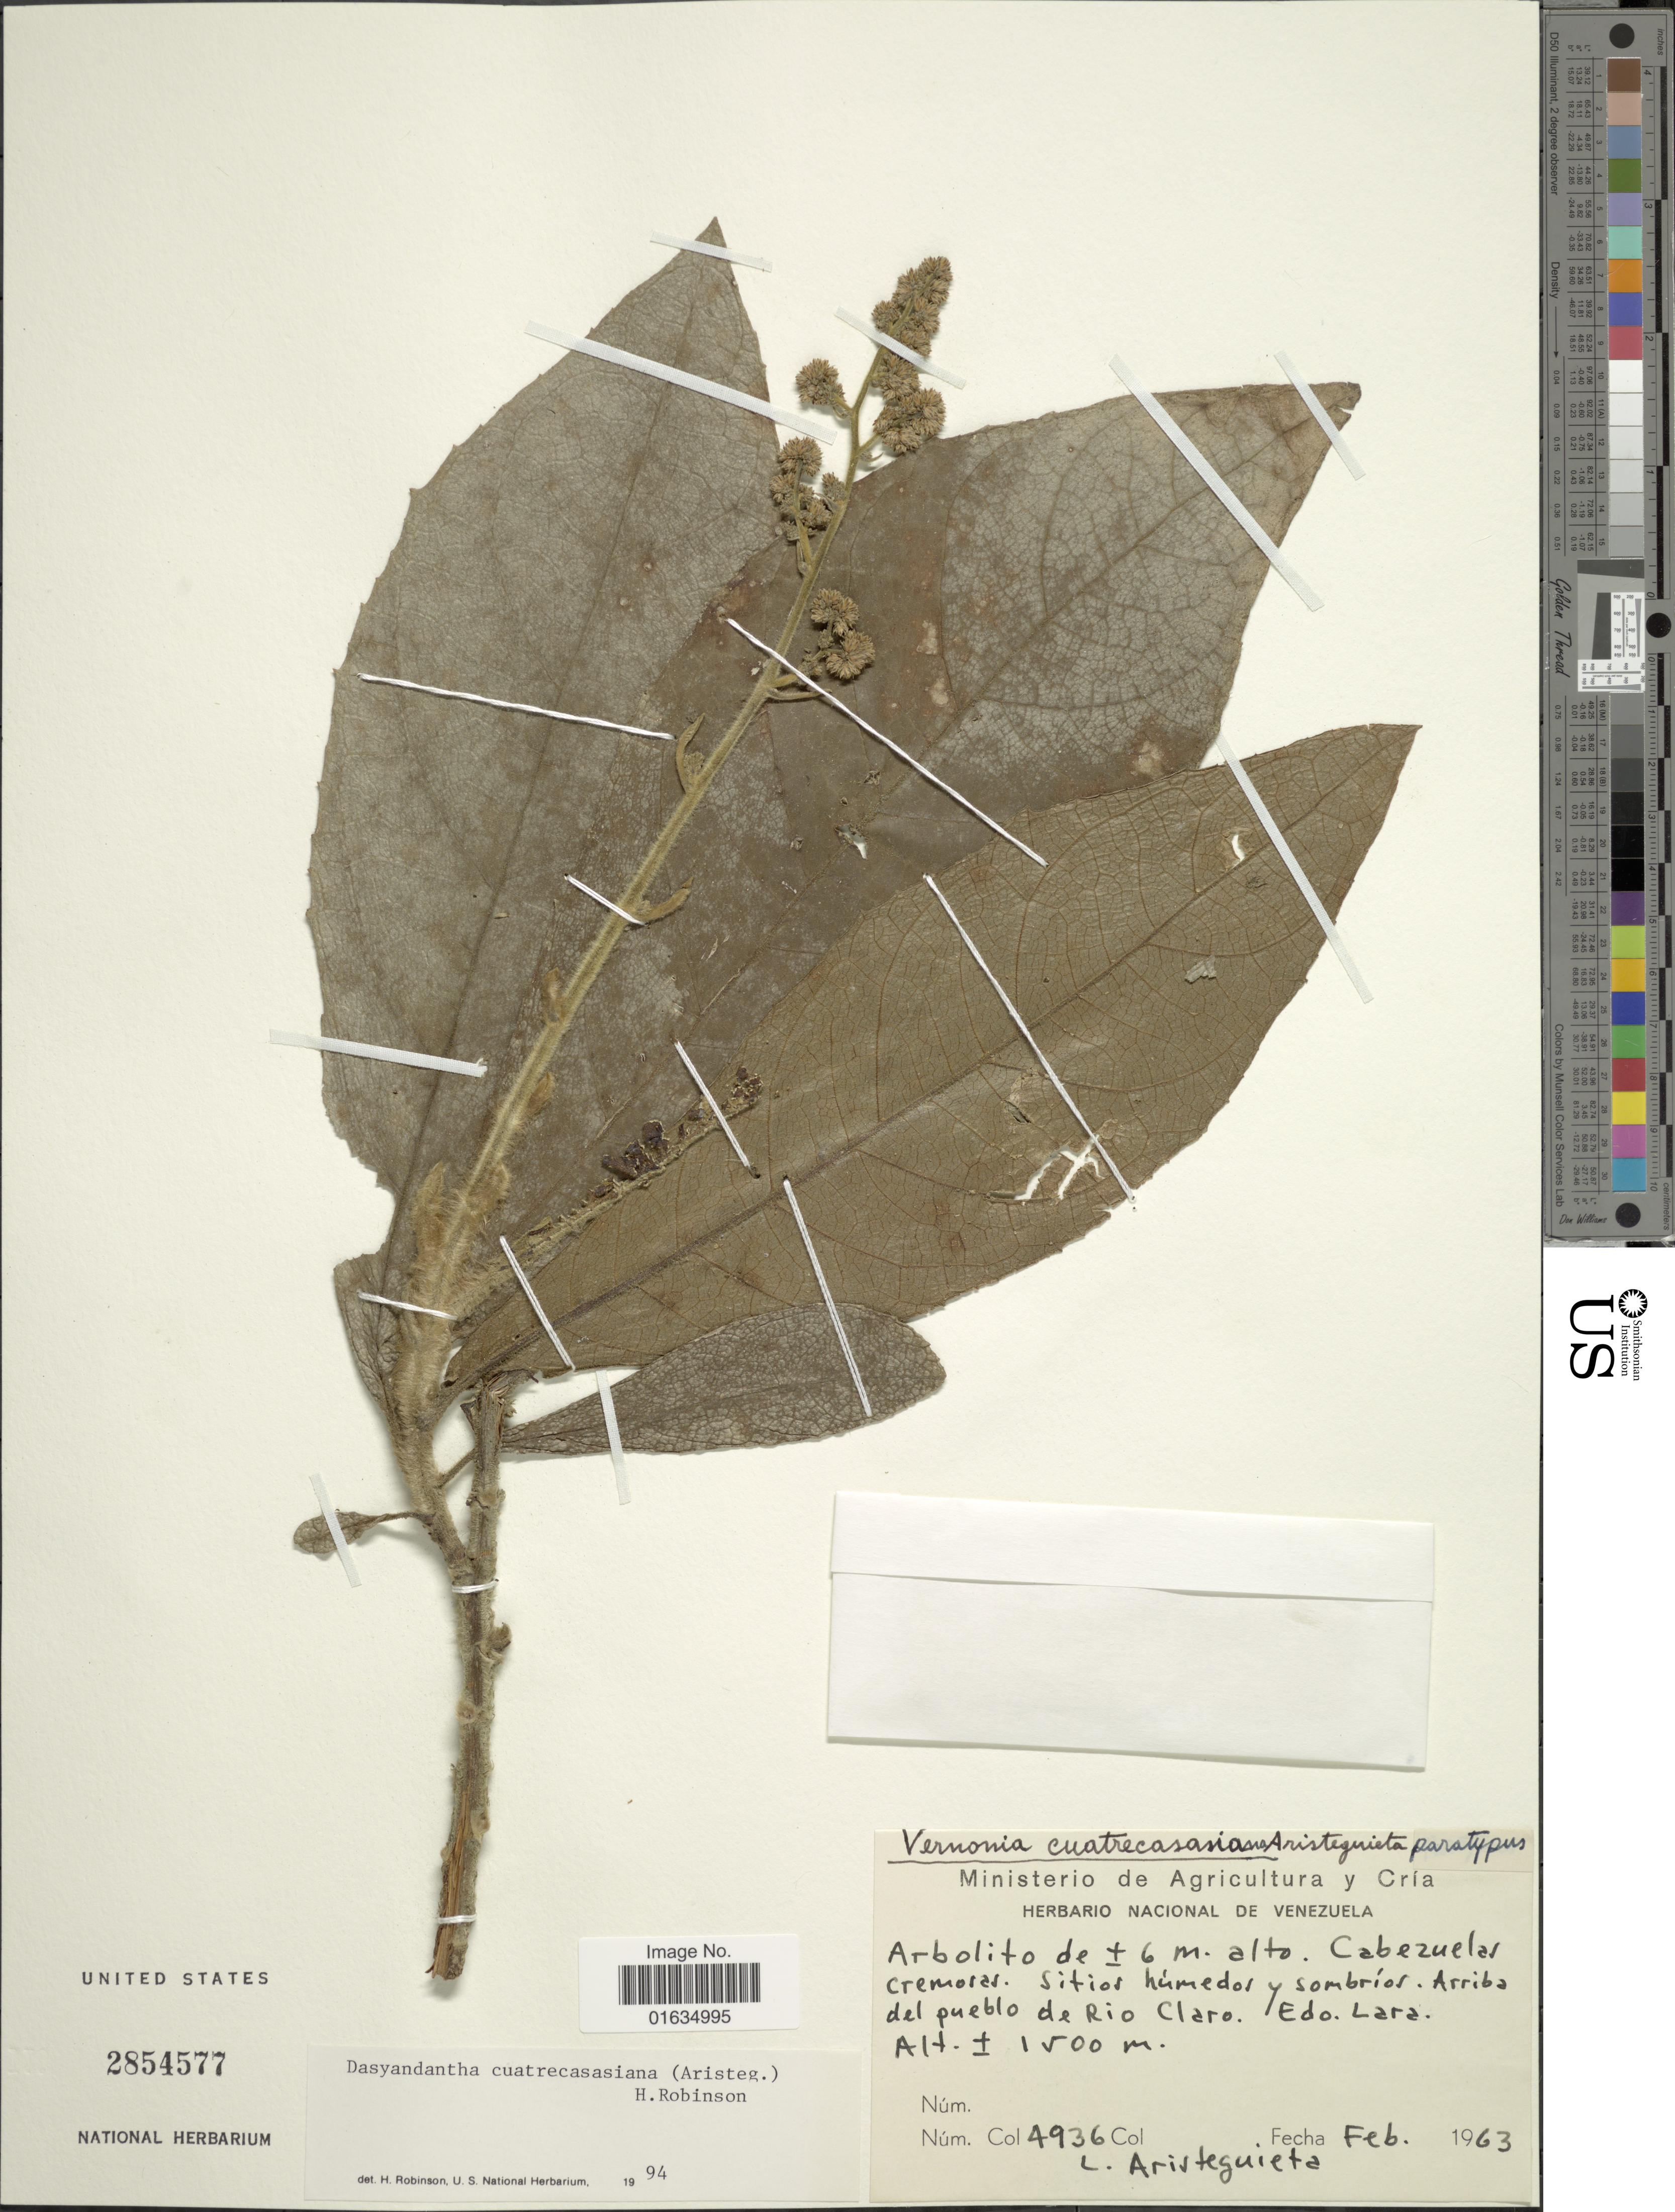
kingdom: Plantae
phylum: Tracheophyta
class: Magnoliopsida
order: Asterales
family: Asteraceae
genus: Dasyandantha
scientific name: Dasyandantha cuatrecasasiana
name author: (Aristeg.) H. Rob.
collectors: L. Aristeguieta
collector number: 4936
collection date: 1963-02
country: Venezuela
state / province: Lara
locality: Arriba del pueblo de Rio Claro, Edo. Lara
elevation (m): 1500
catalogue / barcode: US 2854577